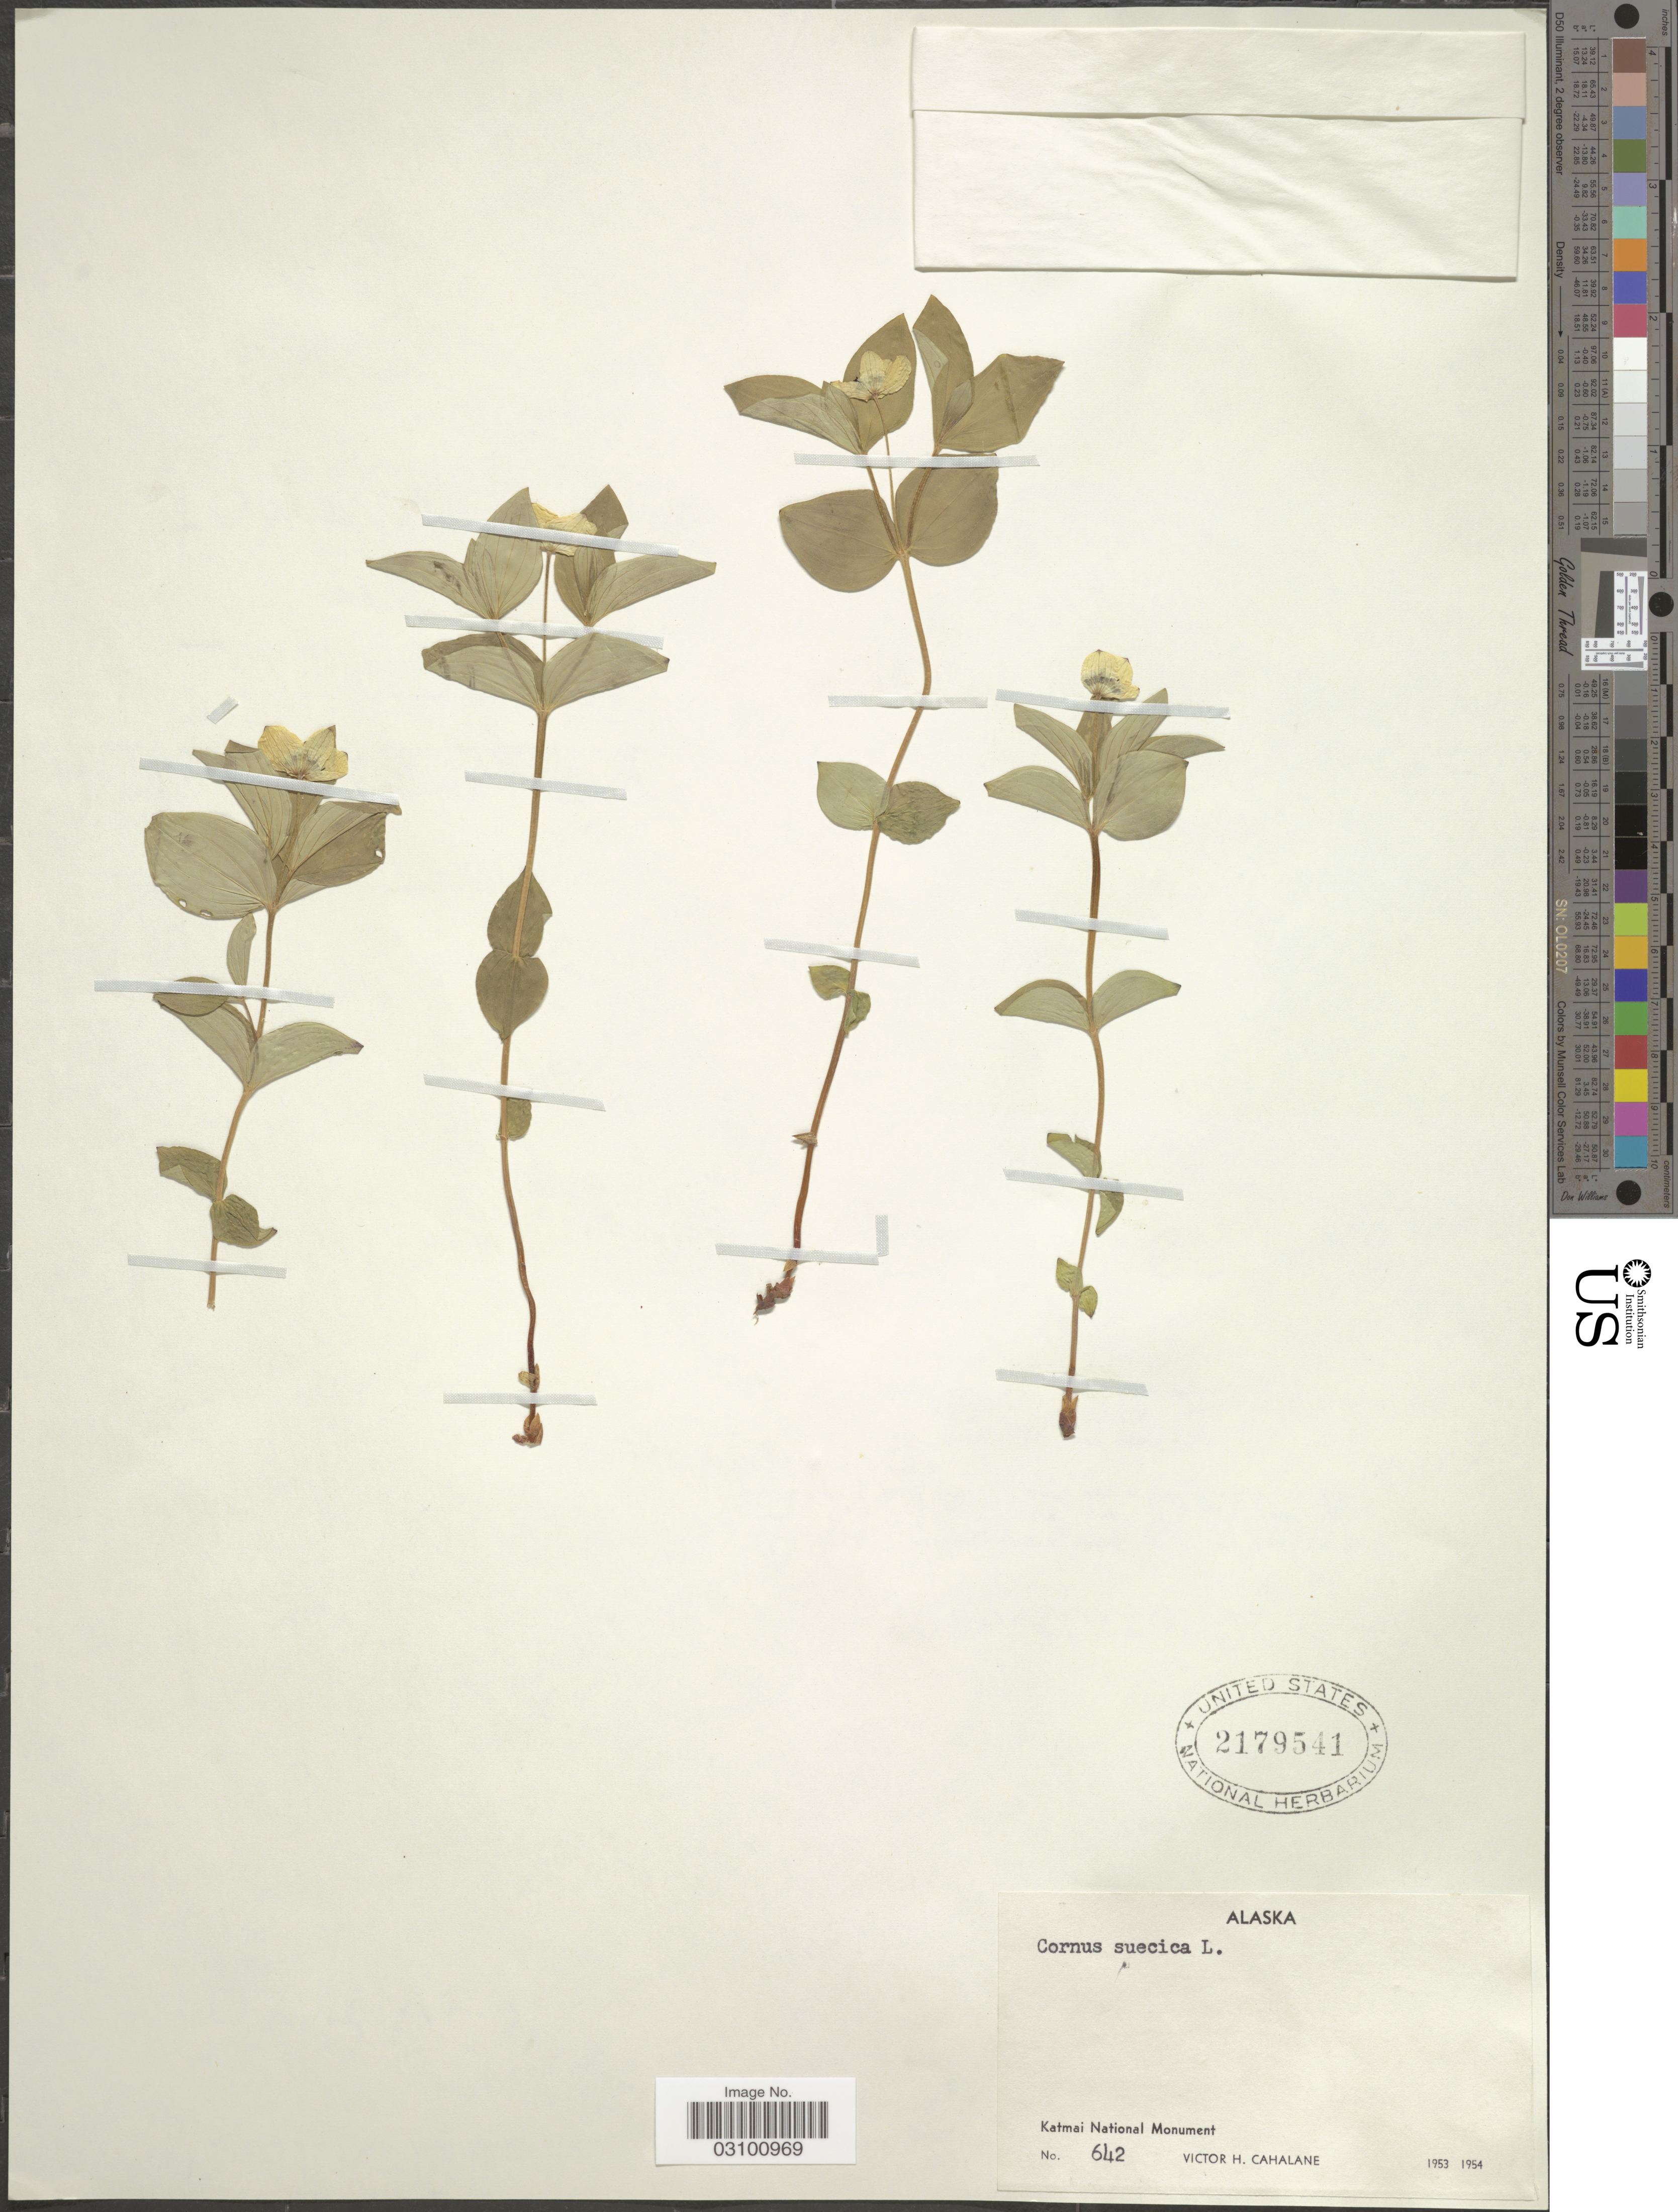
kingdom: Plantae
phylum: Tracheophyta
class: Magnoliopsida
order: Cornales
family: Cornaceae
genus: Cornus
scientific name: Cornus suecica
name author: L.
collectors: V. Cahalane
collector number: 642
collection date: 1953/1954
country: United States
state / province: Alaska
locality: Katmai National Monument.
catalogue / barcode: US 2179541